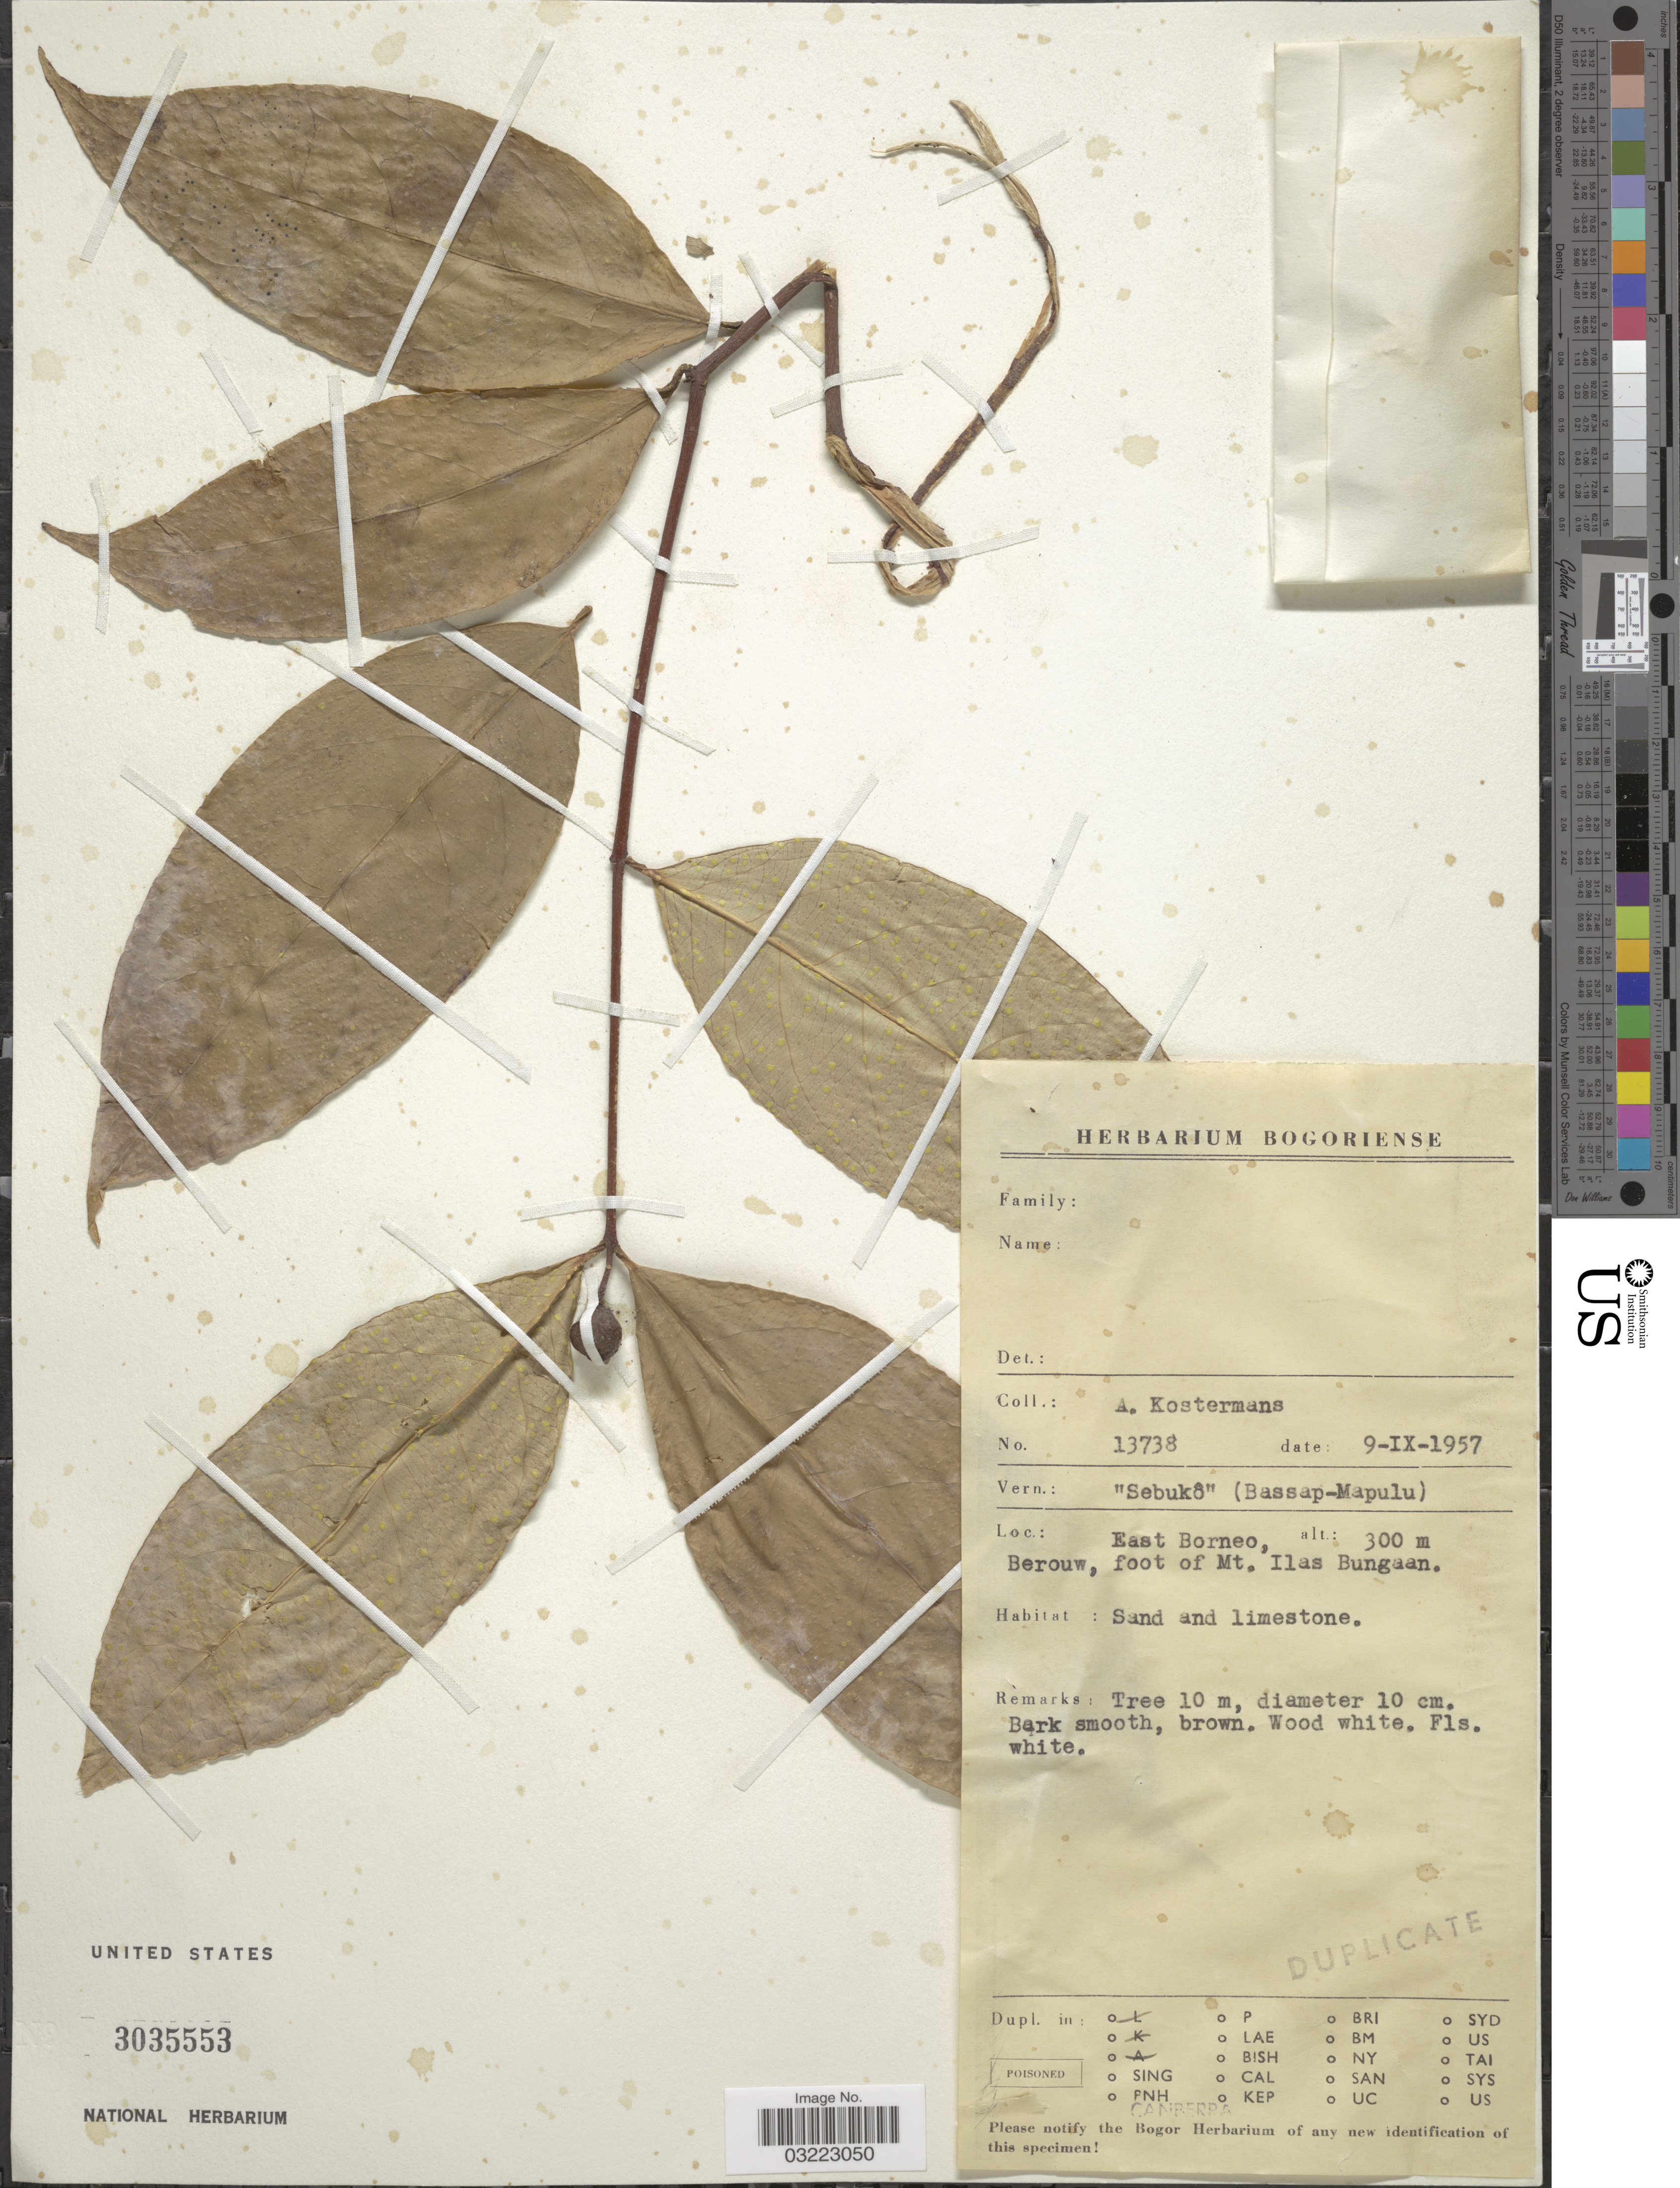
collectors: A. J. G. Kostermans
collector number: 13738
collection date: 1957-09-09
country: Indonesia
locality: East Borneo. Berouw, foot of Mt. Ilas Bungaan.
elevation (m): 300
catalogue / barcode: US 3035553